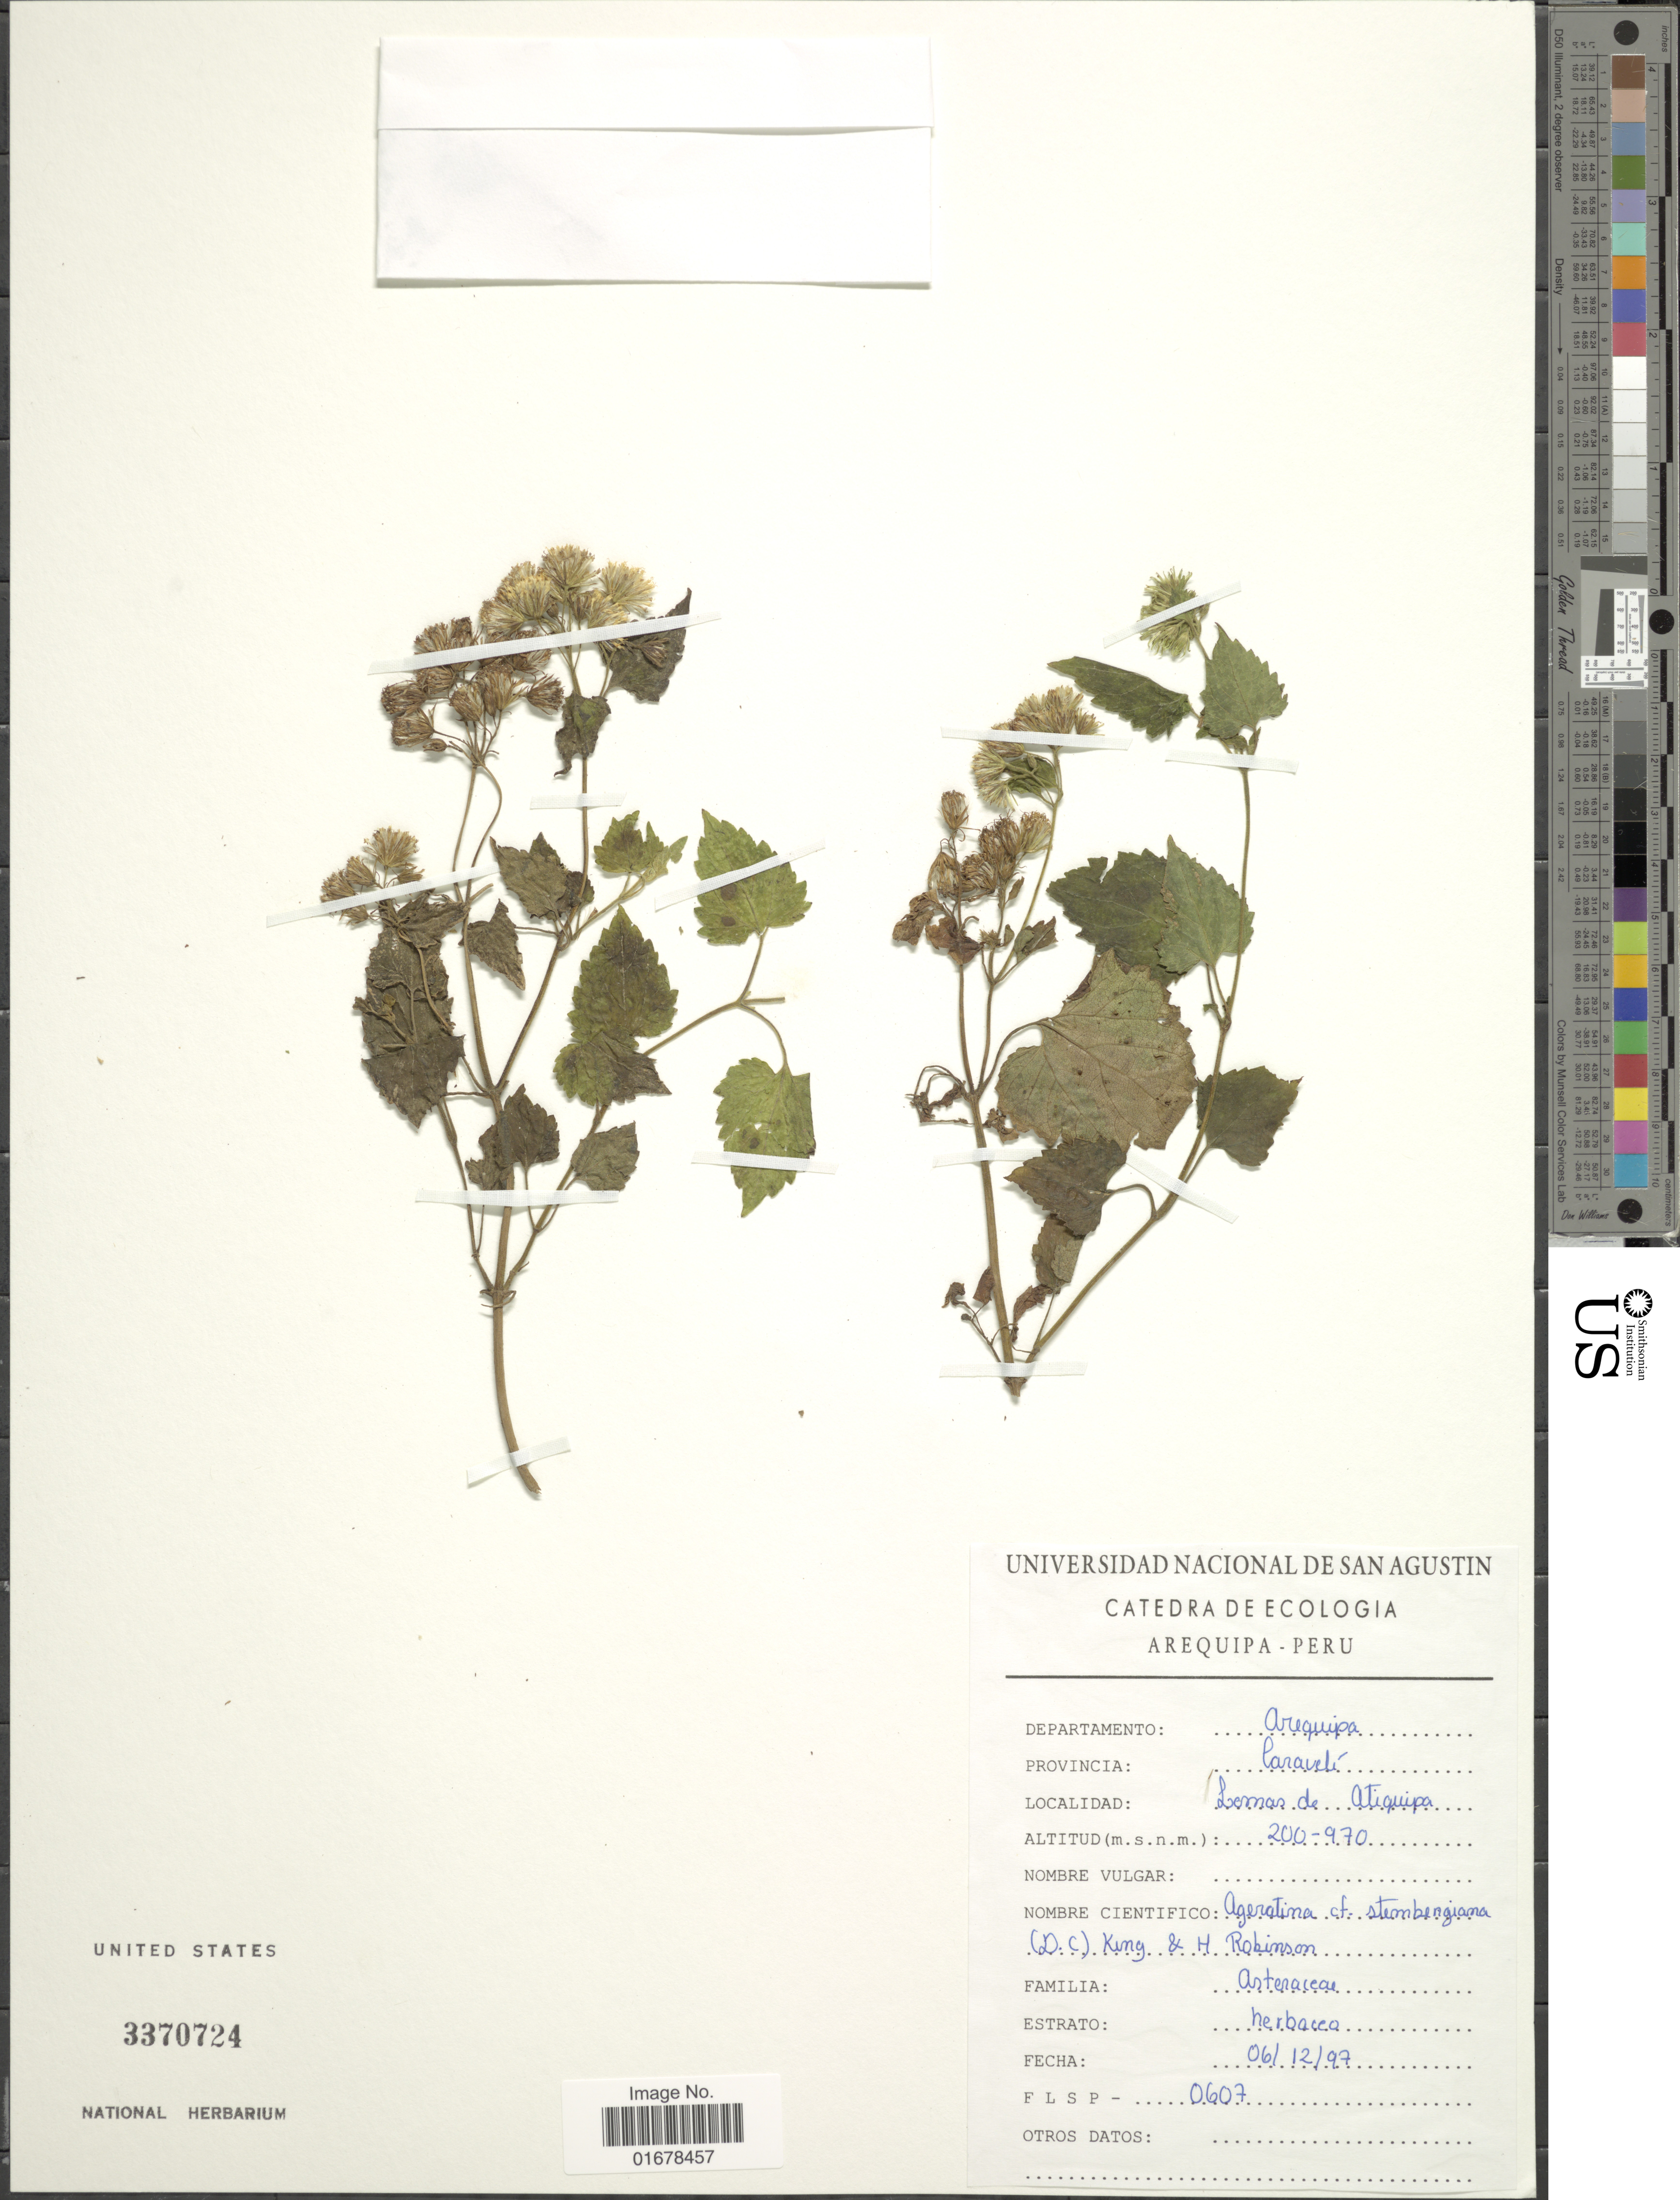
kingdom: Plantae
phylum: Tracheophyta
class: Magnoliopsida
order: Asterales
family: Asteraceae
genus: Ageratina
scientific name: Ageratina sternbergiana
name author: (DC.) R.M. King & H. Rob.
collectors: King, -- & H. Robinson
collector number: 0607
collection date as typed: Transcribed d/m/y: 6/12/97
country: Peru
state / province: Arequipa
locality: Departamento Arequipa, Caraveli, Lomas de Atiquipa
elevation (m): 200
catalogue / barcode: US 3370724